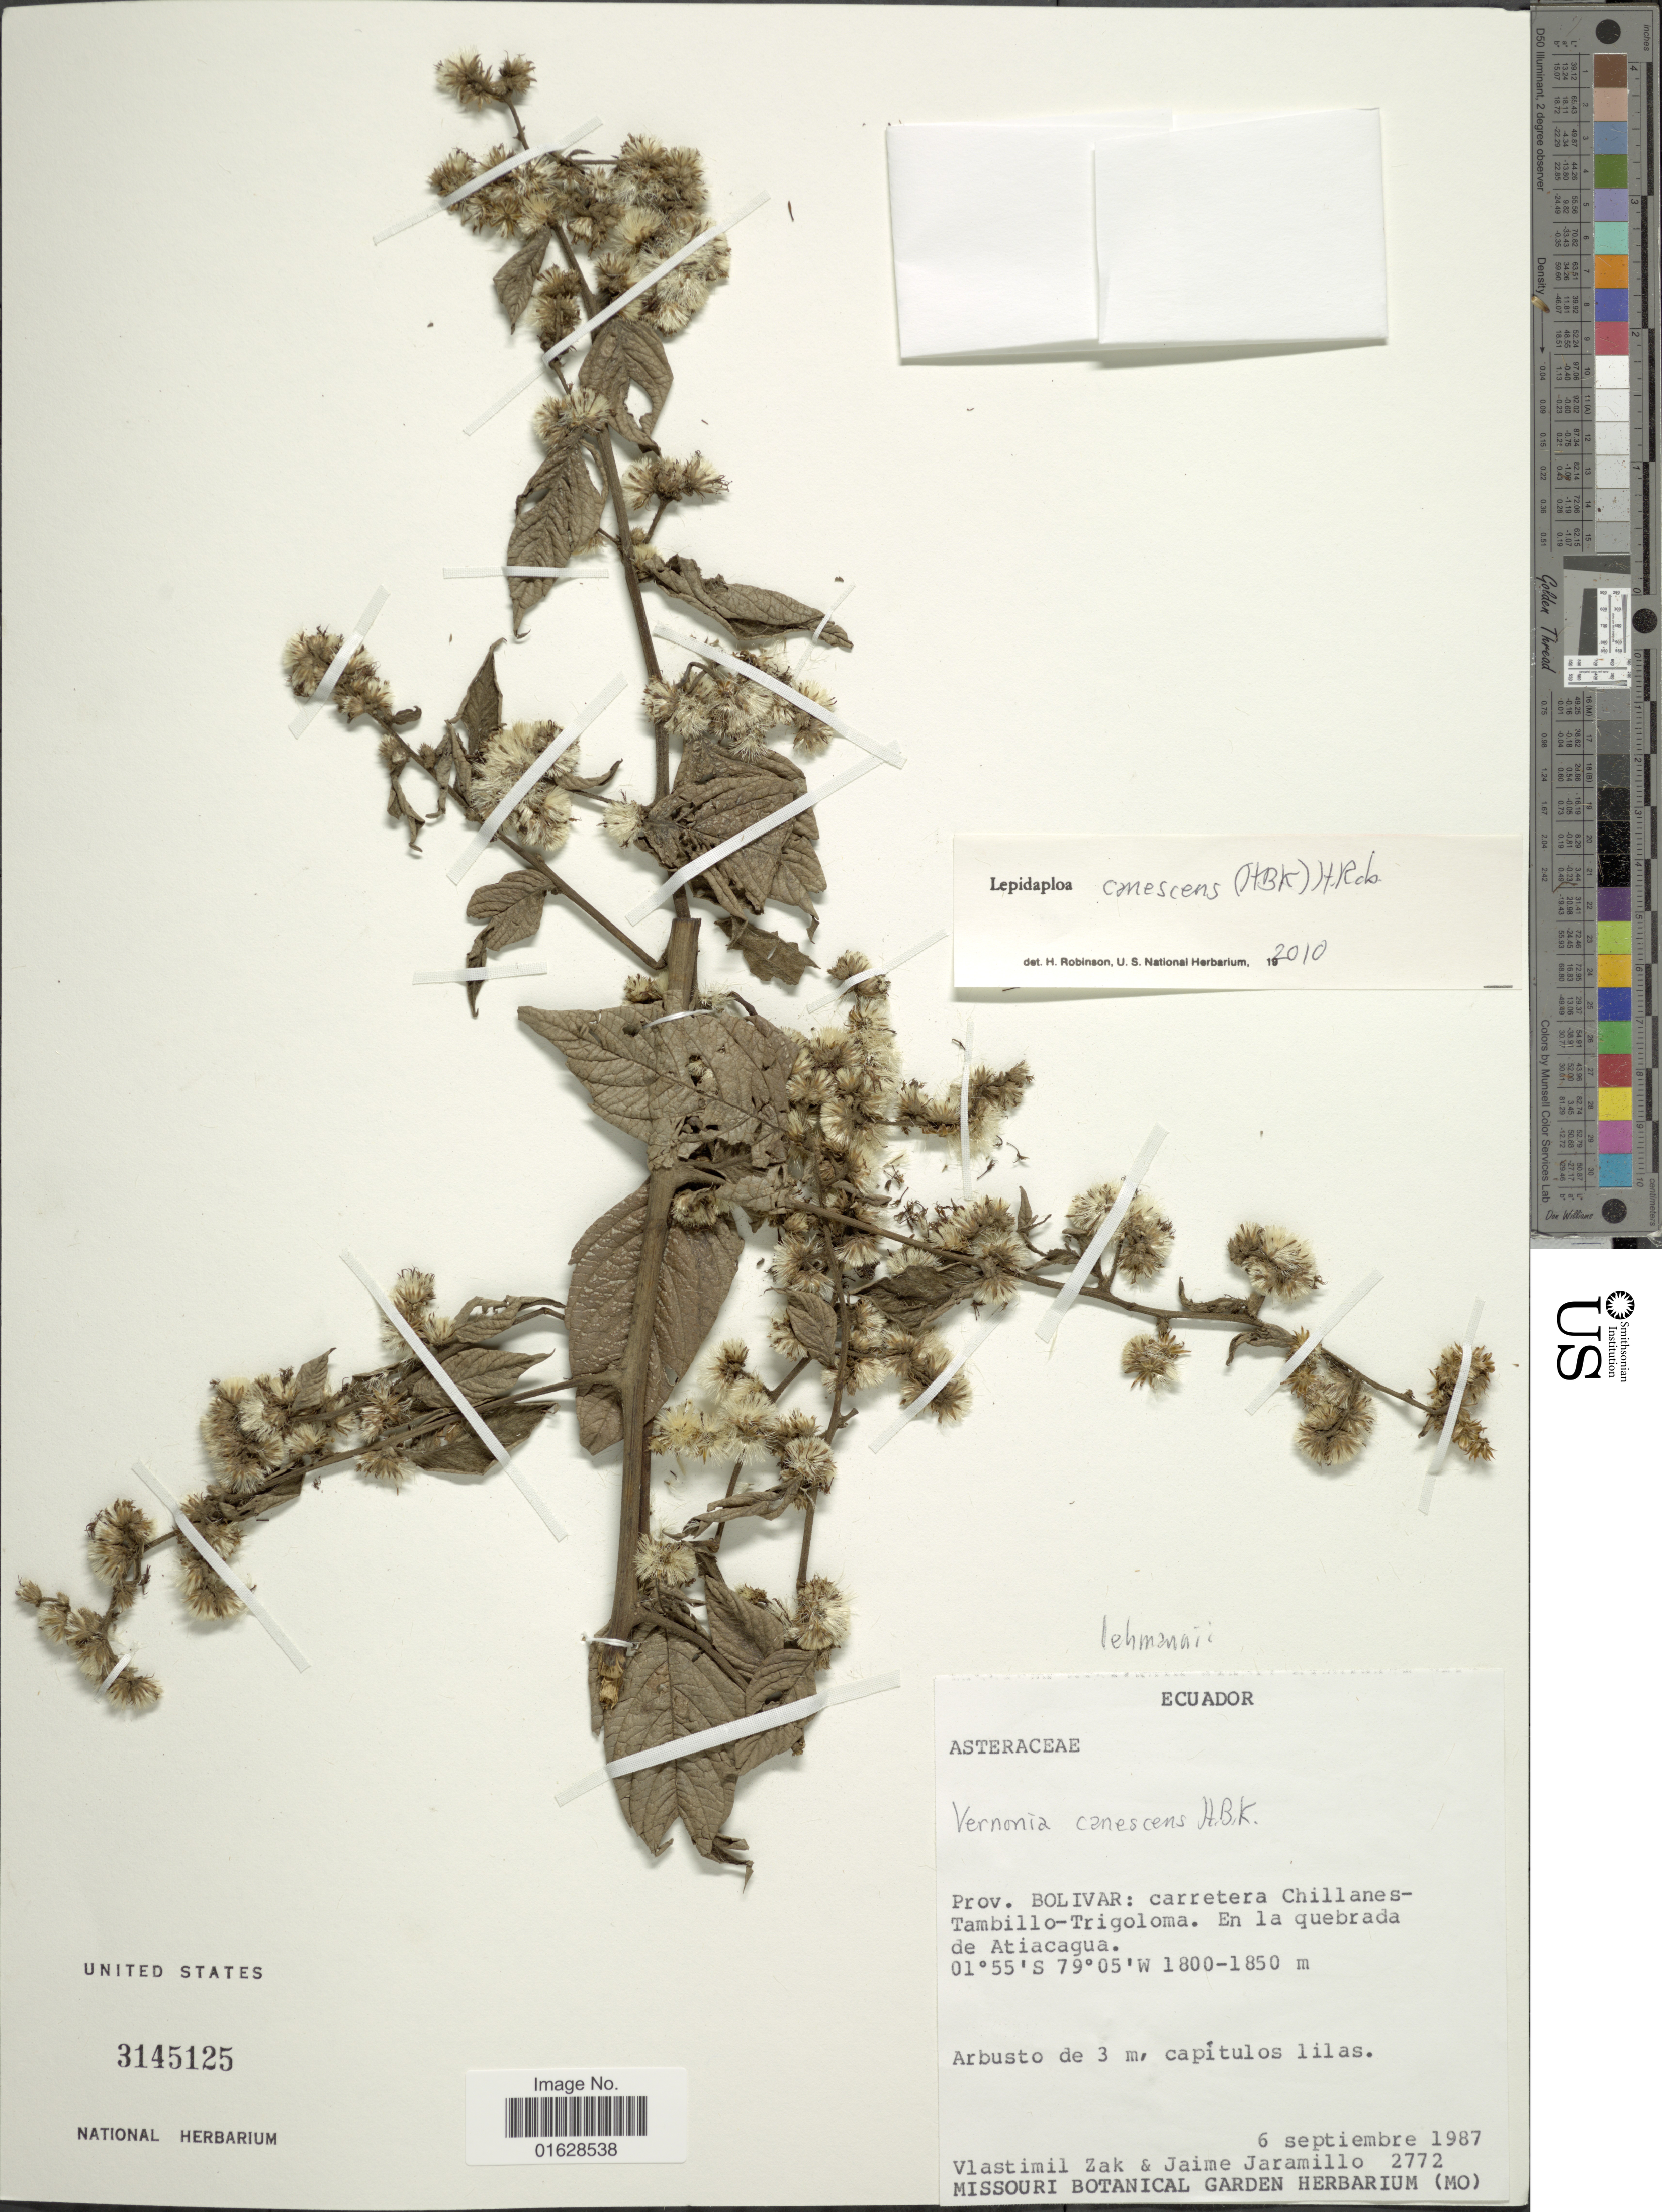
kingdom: Plantae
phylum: Tracheophyta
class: Magnoliopsida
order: Asterales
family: Asteraceae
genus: Lepidaploa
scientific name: Lepidaploa canescens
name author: (Kunth) H. Rob.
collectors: V. Zak & J. Jaramillo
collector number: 2772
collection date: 1987-09-06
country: Ecuador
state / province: Bolívar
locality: Ecuador. Prov. Bolívar: carretera Chillanes-Tambillo-Trigoloma. En la quebrada de Atiacagua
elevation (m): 1800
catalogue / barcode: US 3145125